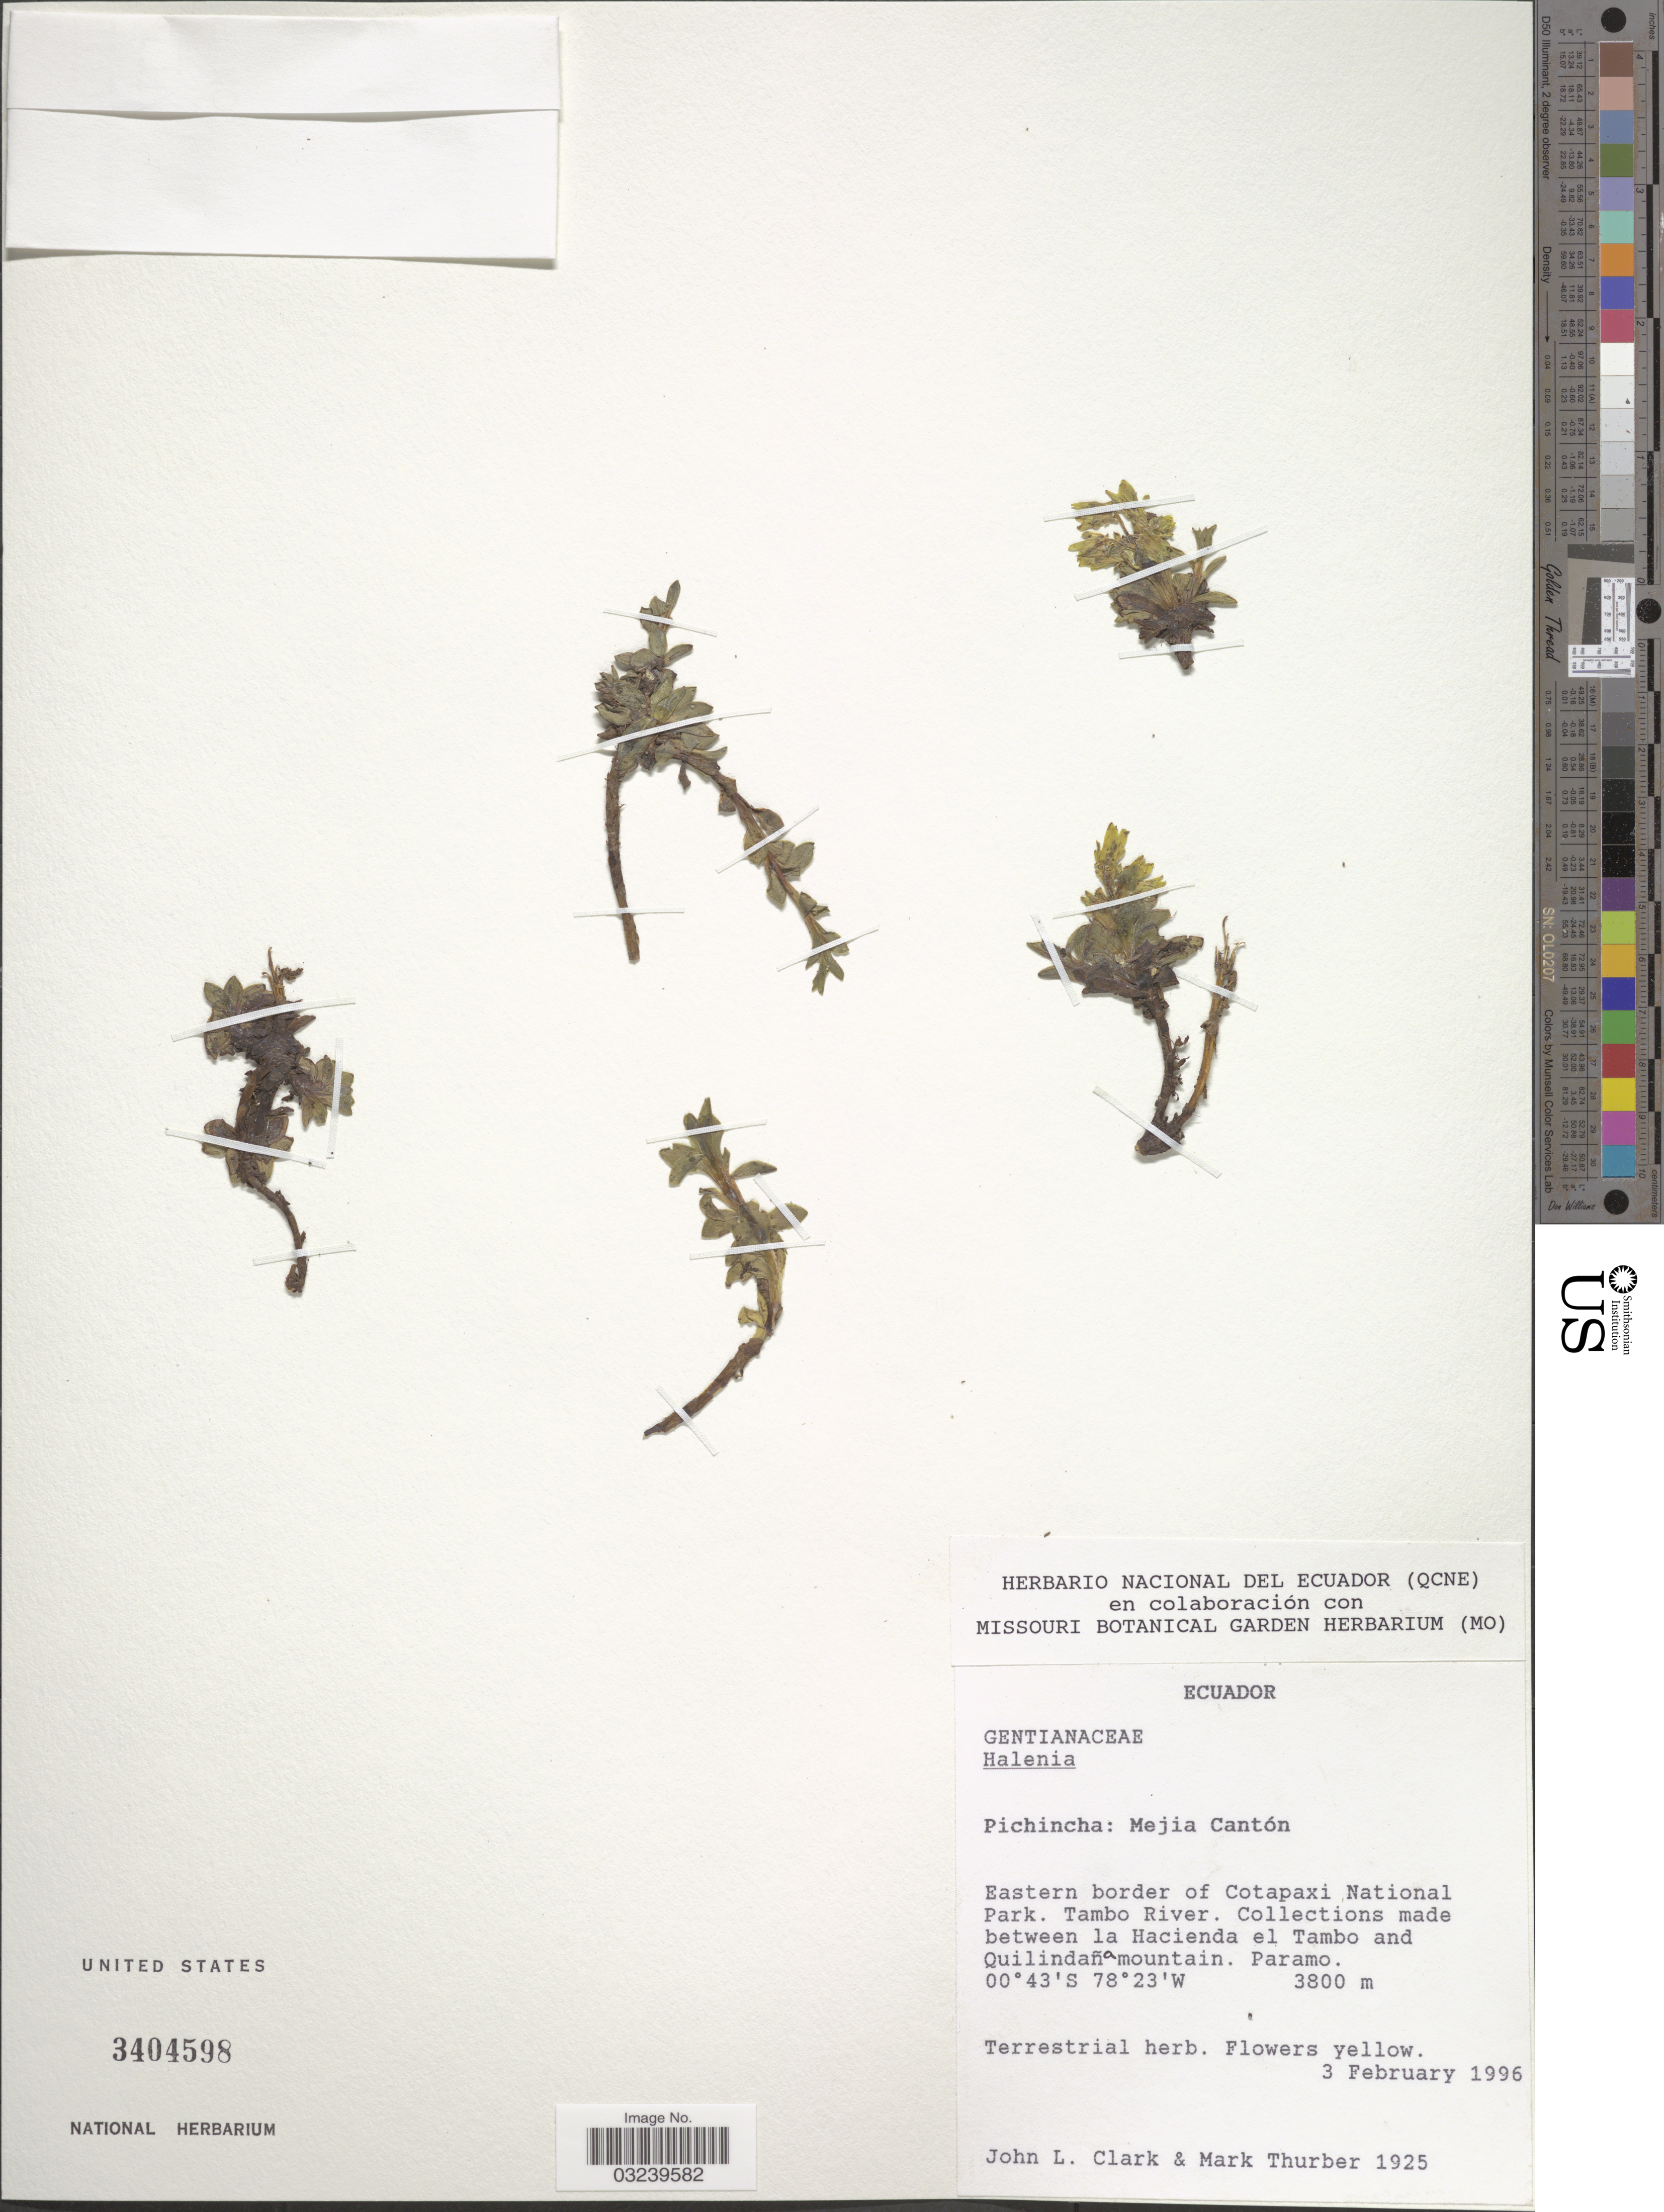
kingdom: Plantae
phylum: Tracheophyta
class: Magnoliopsida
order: Gentianales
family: Gentianaceae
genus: Halenia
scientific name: Halenia sp.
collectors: J. L. Clark & M. Thurber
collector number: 1925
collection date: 1996-02-03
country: Ecuador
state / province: Pichincha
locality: Mejia Cantón, Eastern border of Cotapaxi National Park, Tambo River, Collections made between la Hacienda el Tambo and Quilindaña mountain.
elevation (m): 3800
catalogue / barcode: US 3404598